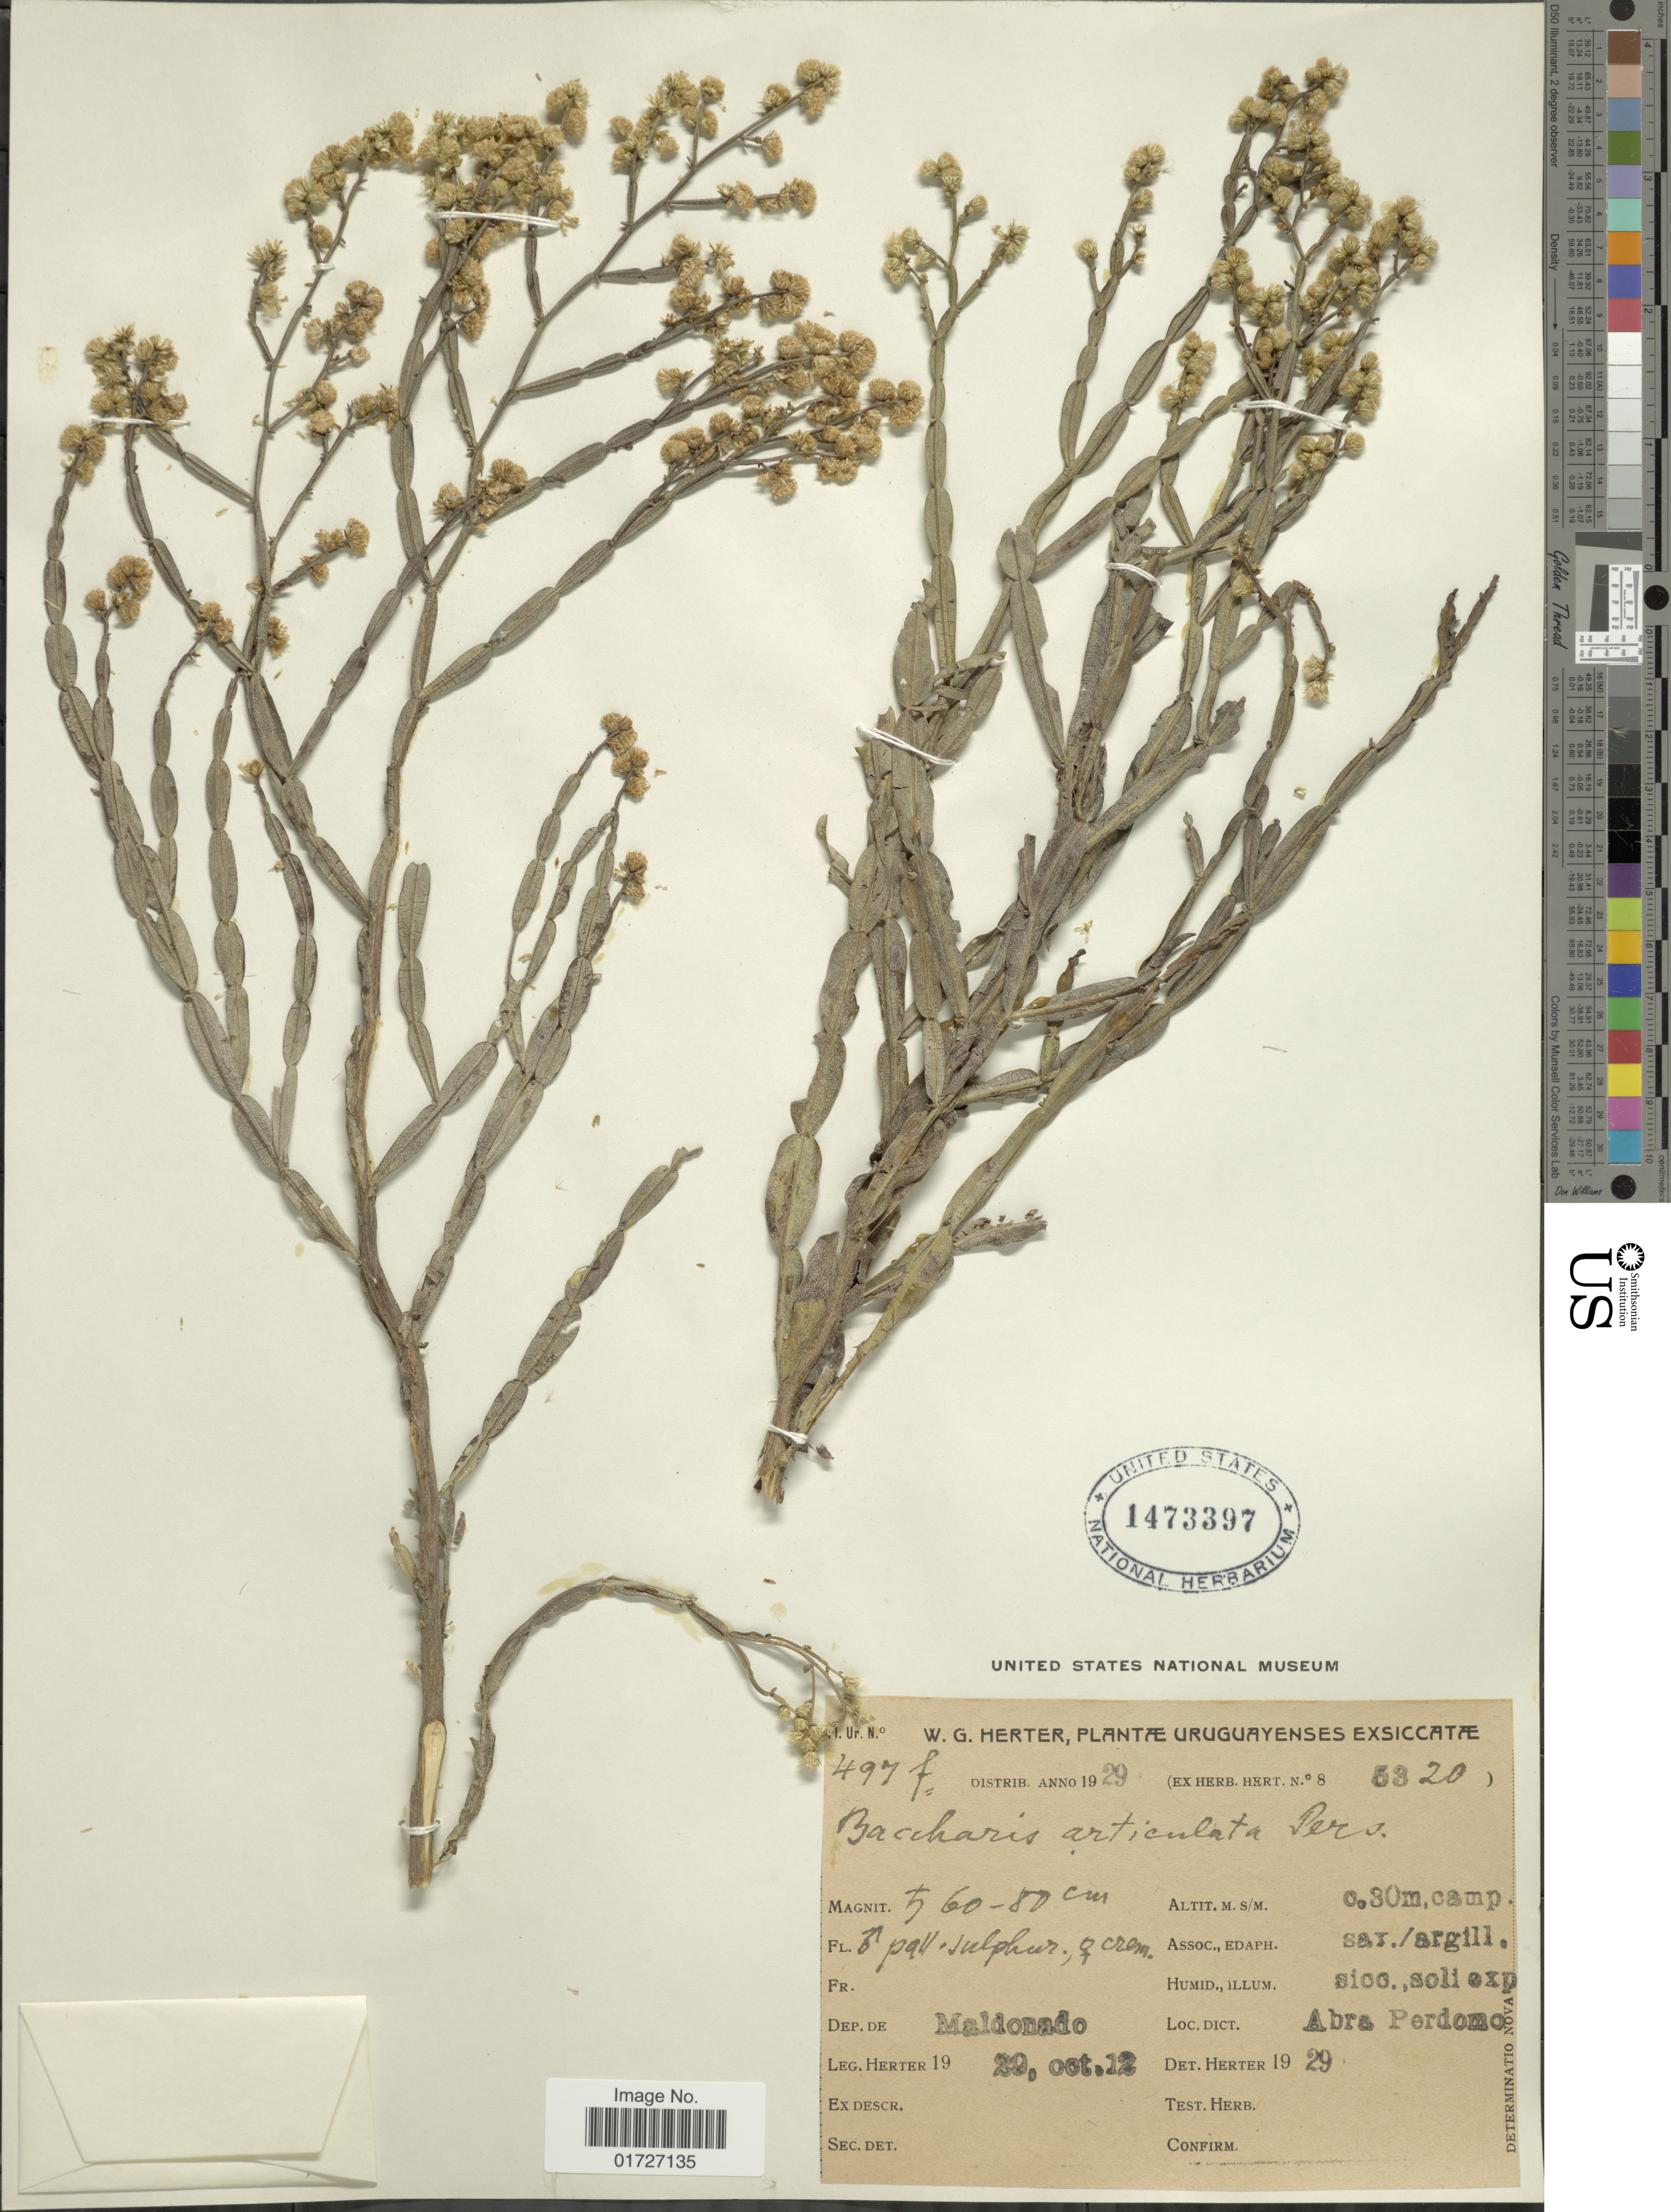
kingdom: Plantae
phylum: Tracheophyta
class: Magnoliopsida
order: Asterales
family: Asteraceae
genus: Baccharis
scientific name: Baccharis articulata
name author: (Lam.) Pers.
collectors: W. G. Herter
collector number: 497f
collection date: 1920-10-12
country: Uruguay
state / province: Maldonado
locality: Abra Perdomo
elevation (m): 30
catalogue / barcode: US 1473397